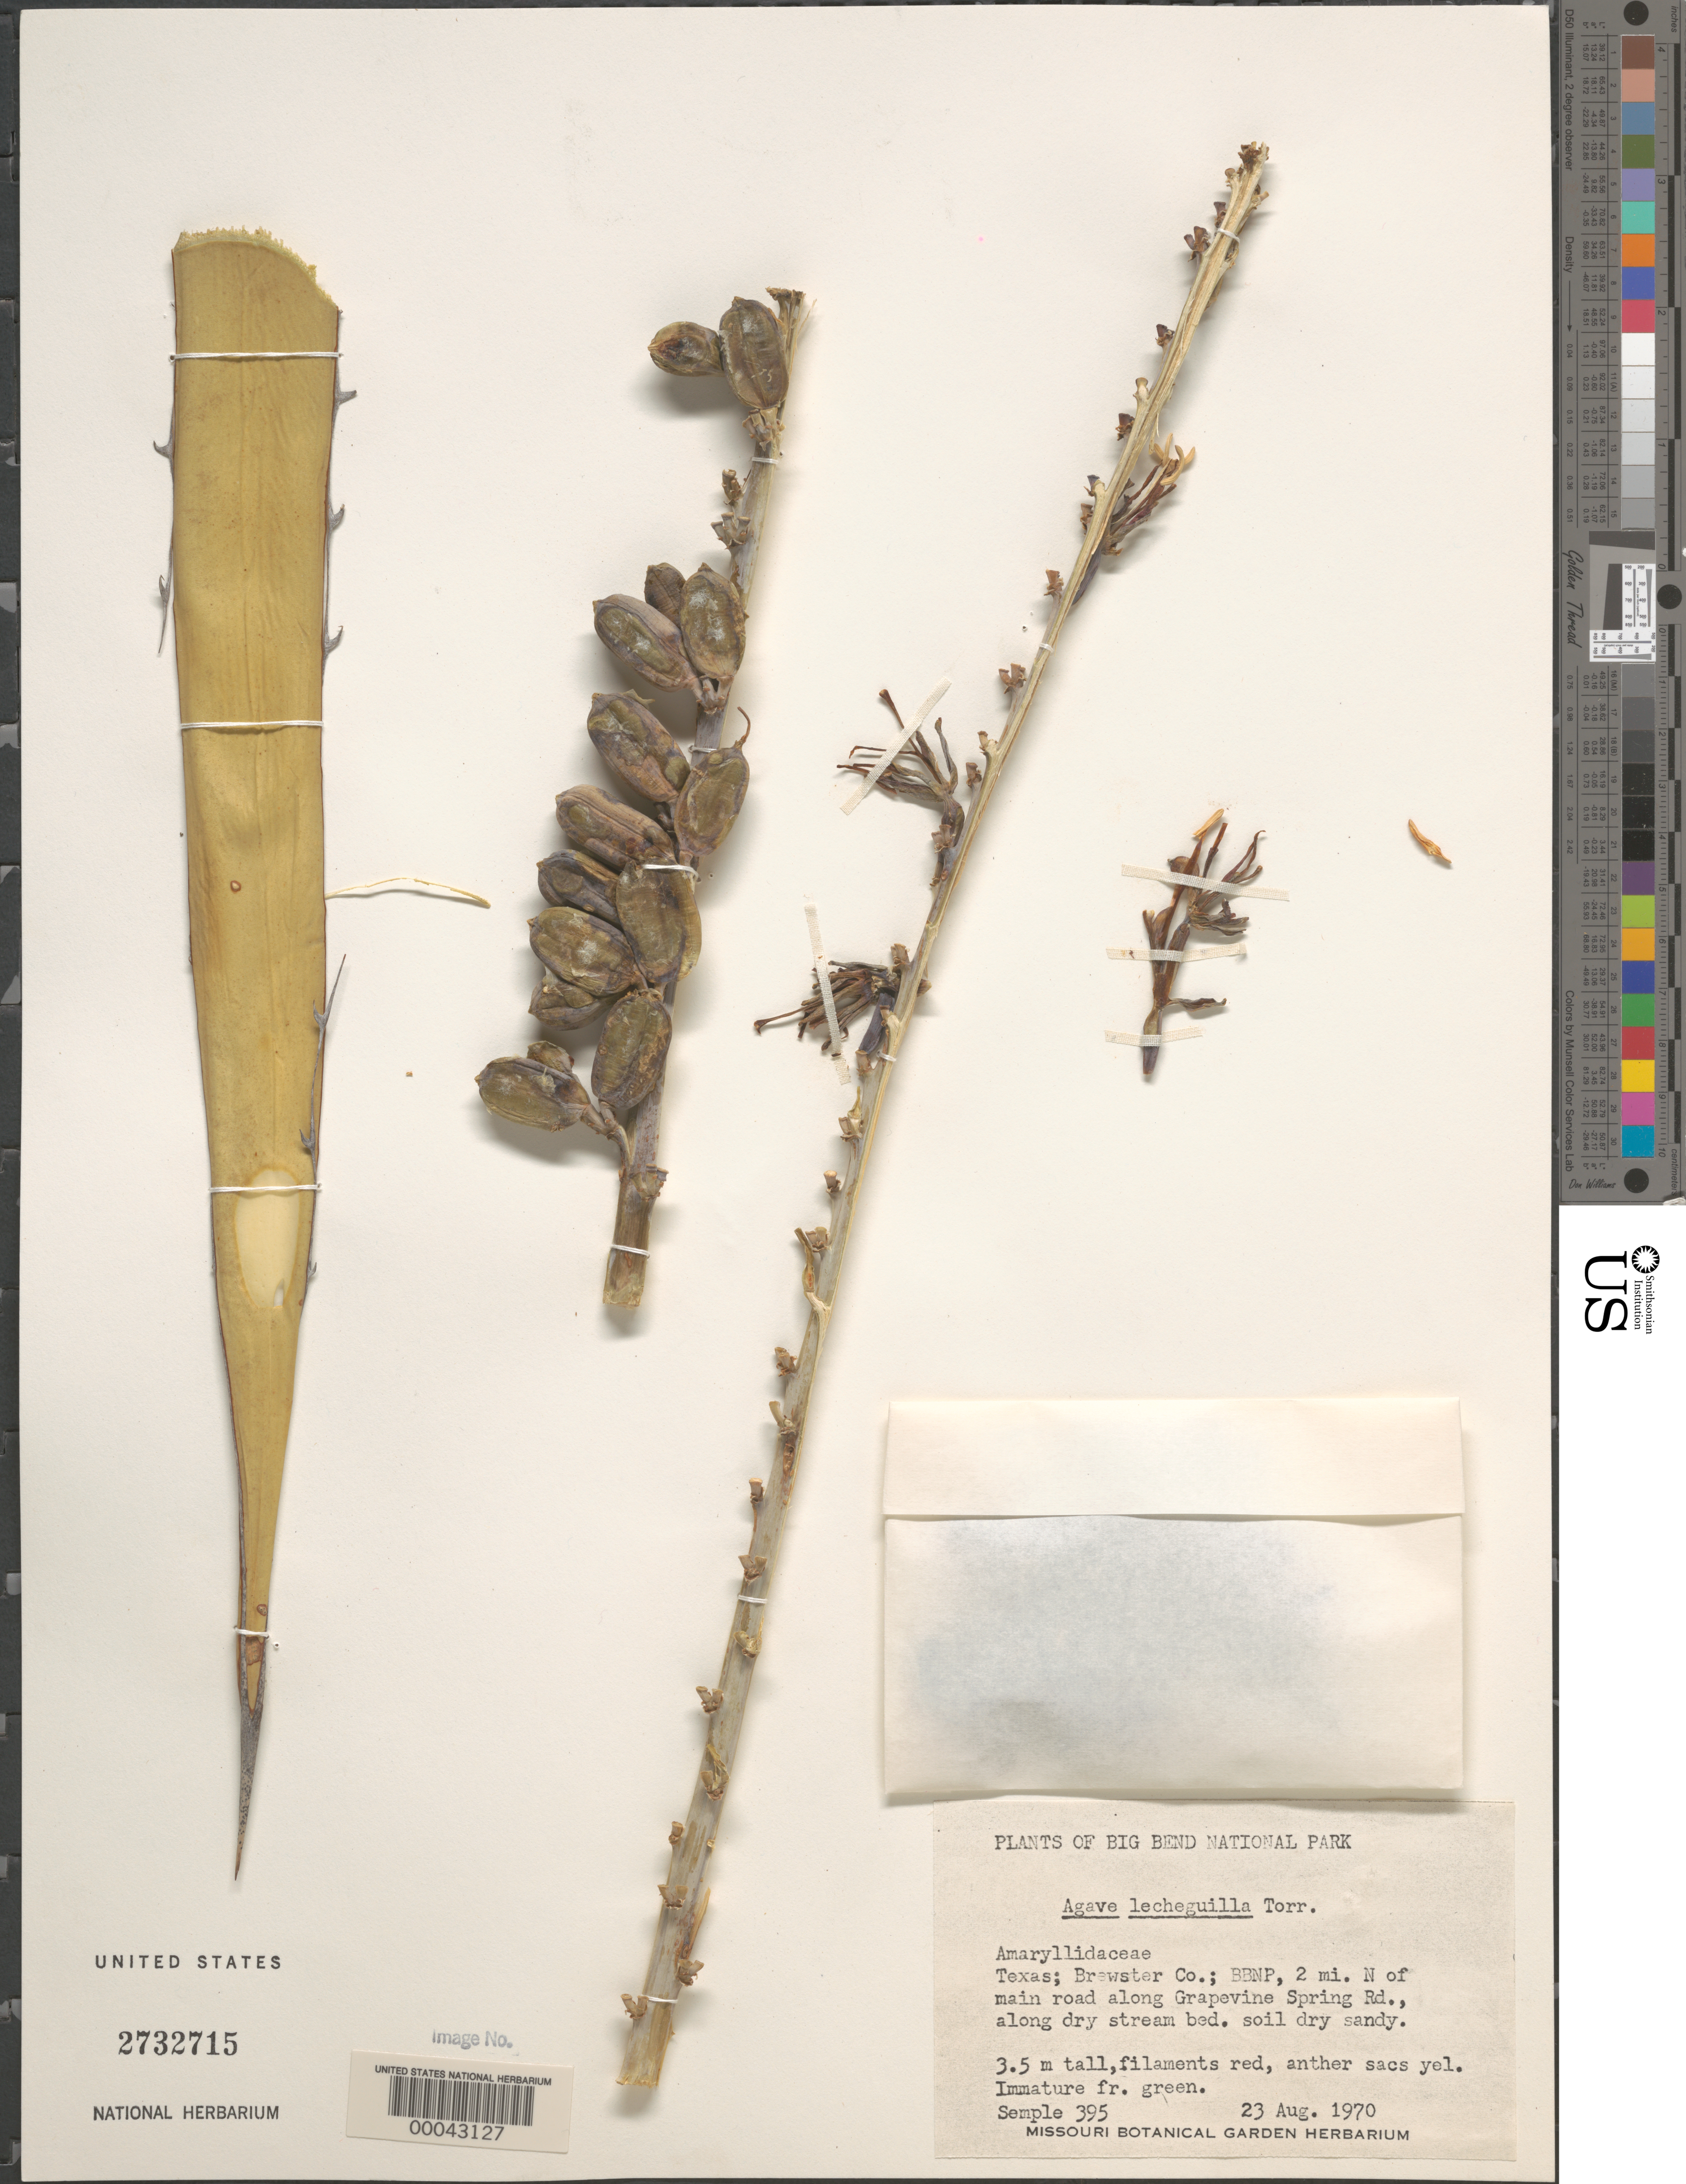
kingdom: Plantae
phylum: Tracheophyta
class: Liliopsida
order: Asparagales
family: Asparagaceae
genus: Agave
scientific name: Agave lechuguilla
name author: Torr.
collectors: Semple, --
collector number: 395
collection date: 1970-08-23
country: United States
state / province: Texas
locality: Big Bend National Park. Brewster Co.; BBNP, 2 mi. N of main road along Grapevine Spring Rd., along dry stream bed.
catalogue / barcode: US 2732715